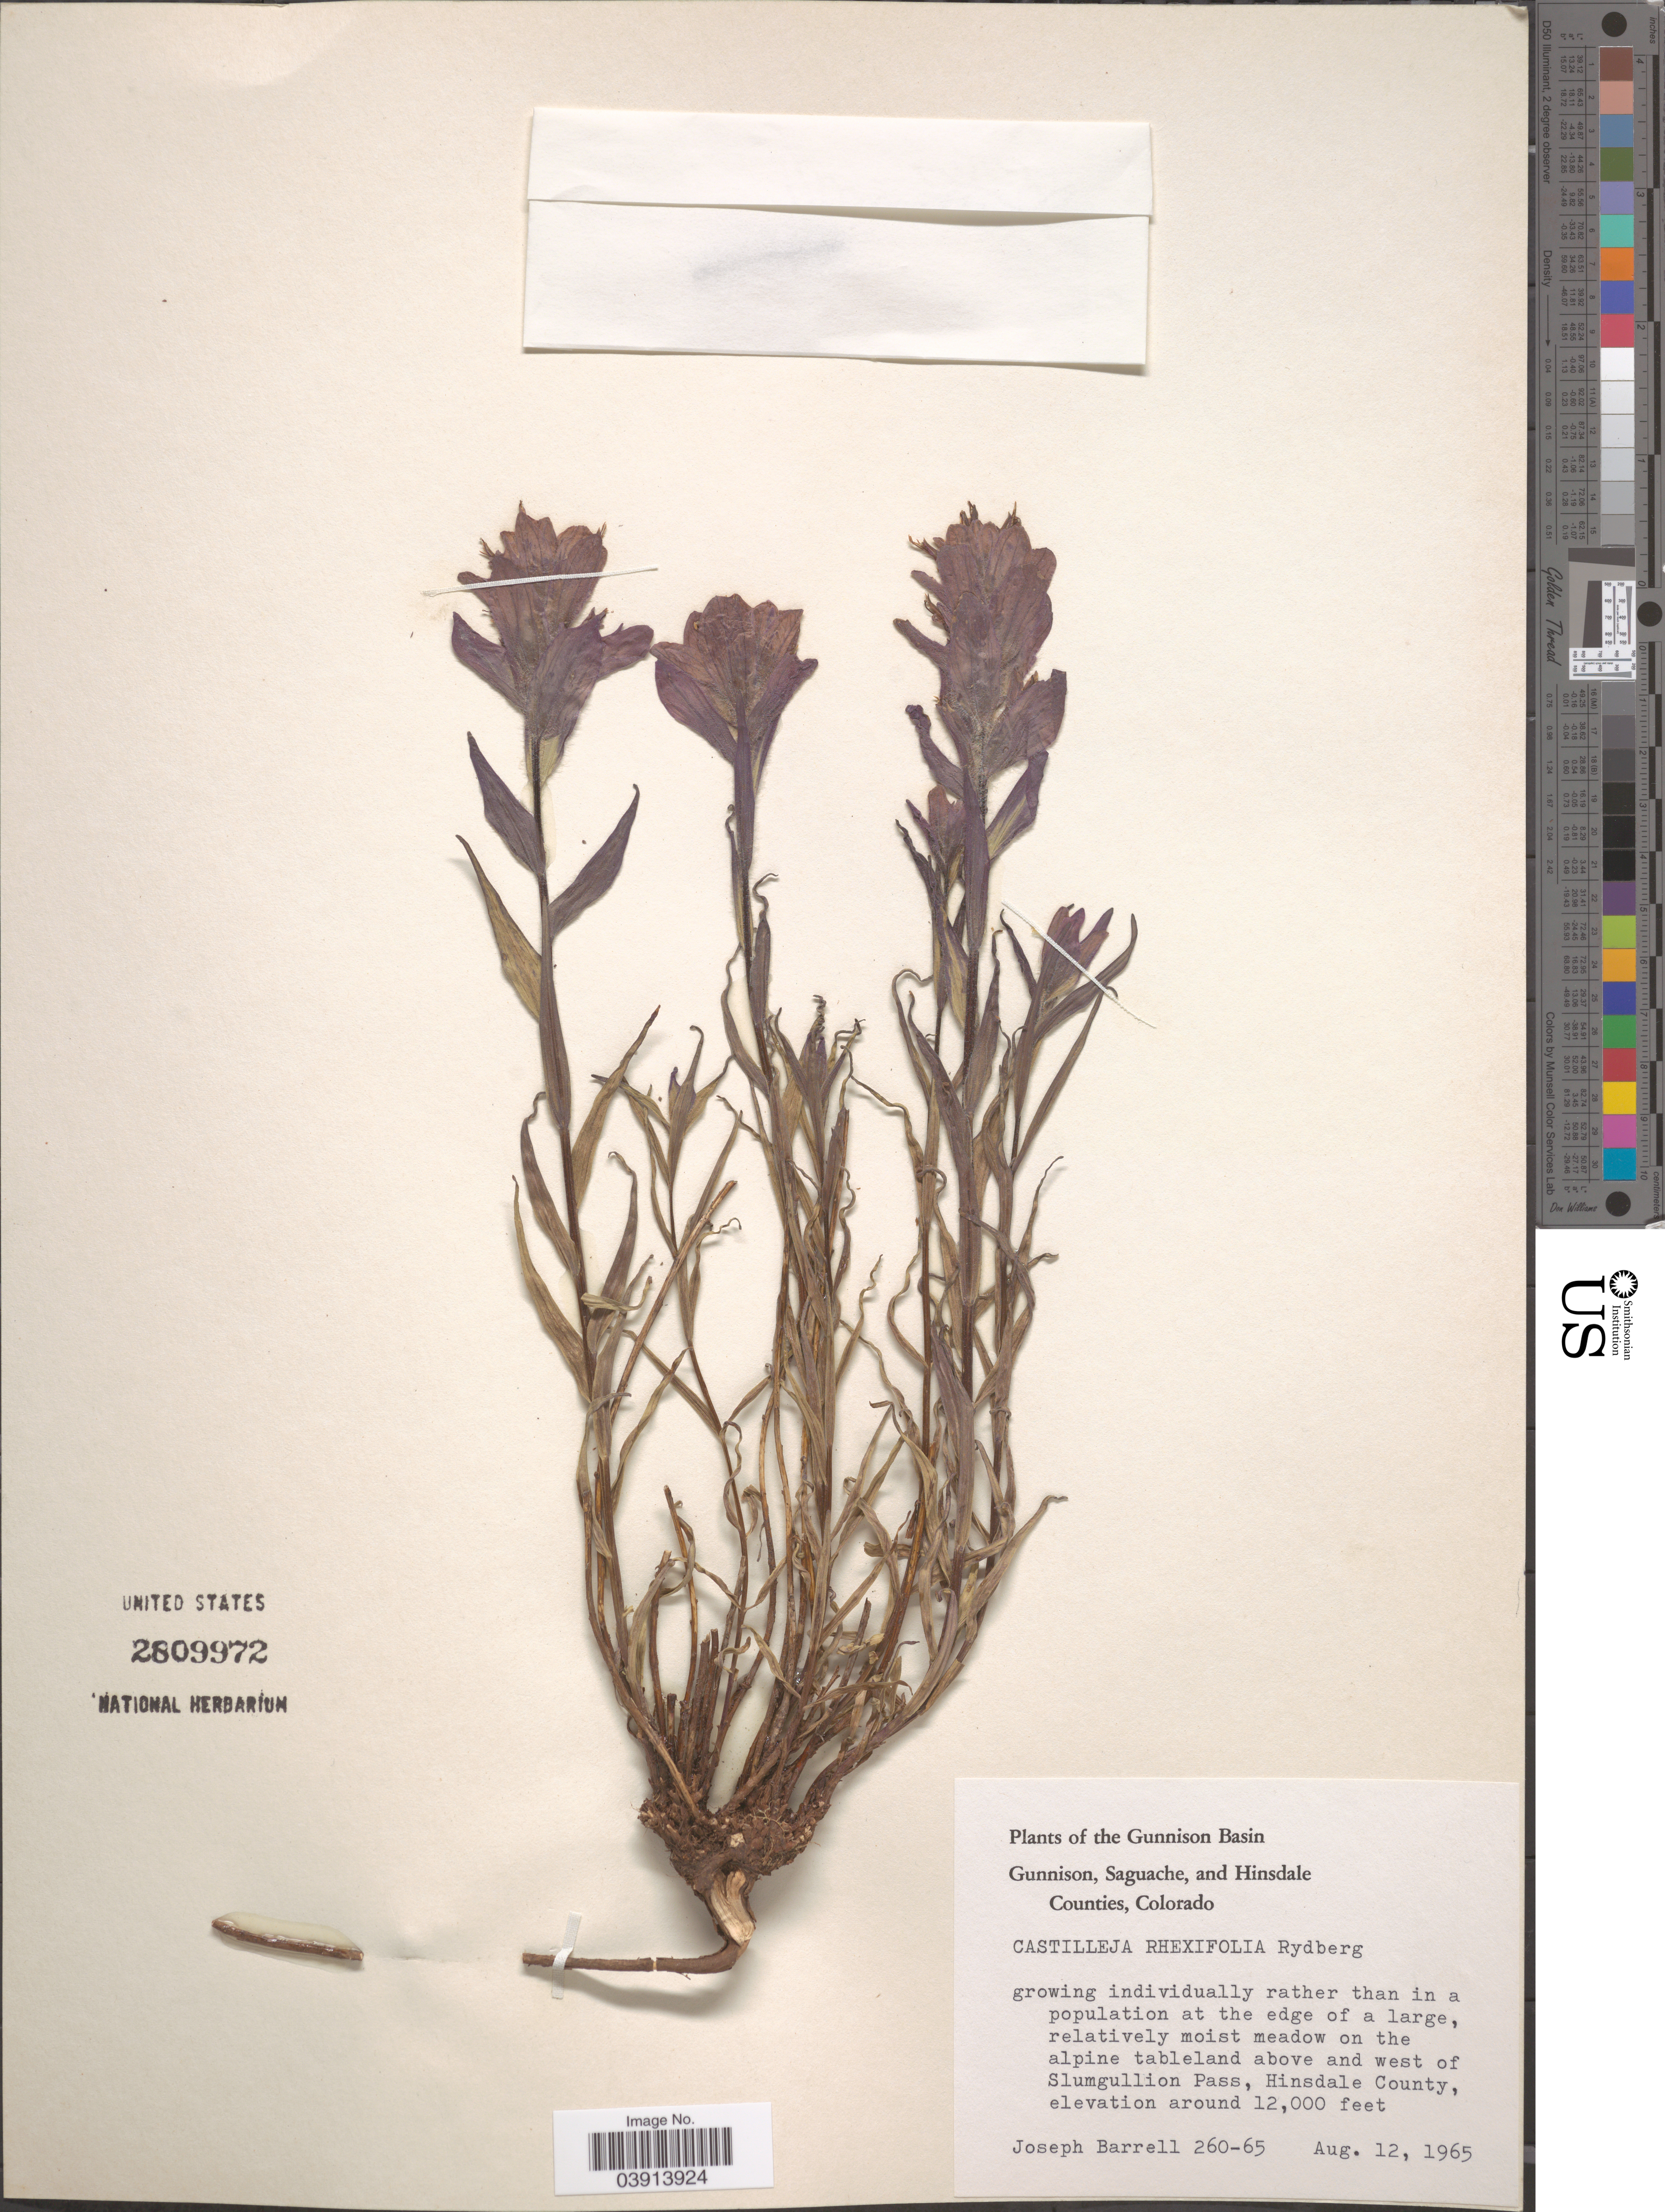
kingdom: Plantae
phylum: Tracheophyta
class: Magnoliopsida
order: Lamiales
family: Orobanchaceae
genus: Castilleja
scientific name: Castilleja rhexiifolia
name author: Rydb.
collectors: J. Barrell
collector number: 260-65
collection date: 1965-08-12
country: United States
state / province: Colorado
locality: The Gunnison Basin, Tableland above and west of Slumgullion Pass, Hinsdale County.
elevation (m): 3658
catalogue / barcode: US 2809972